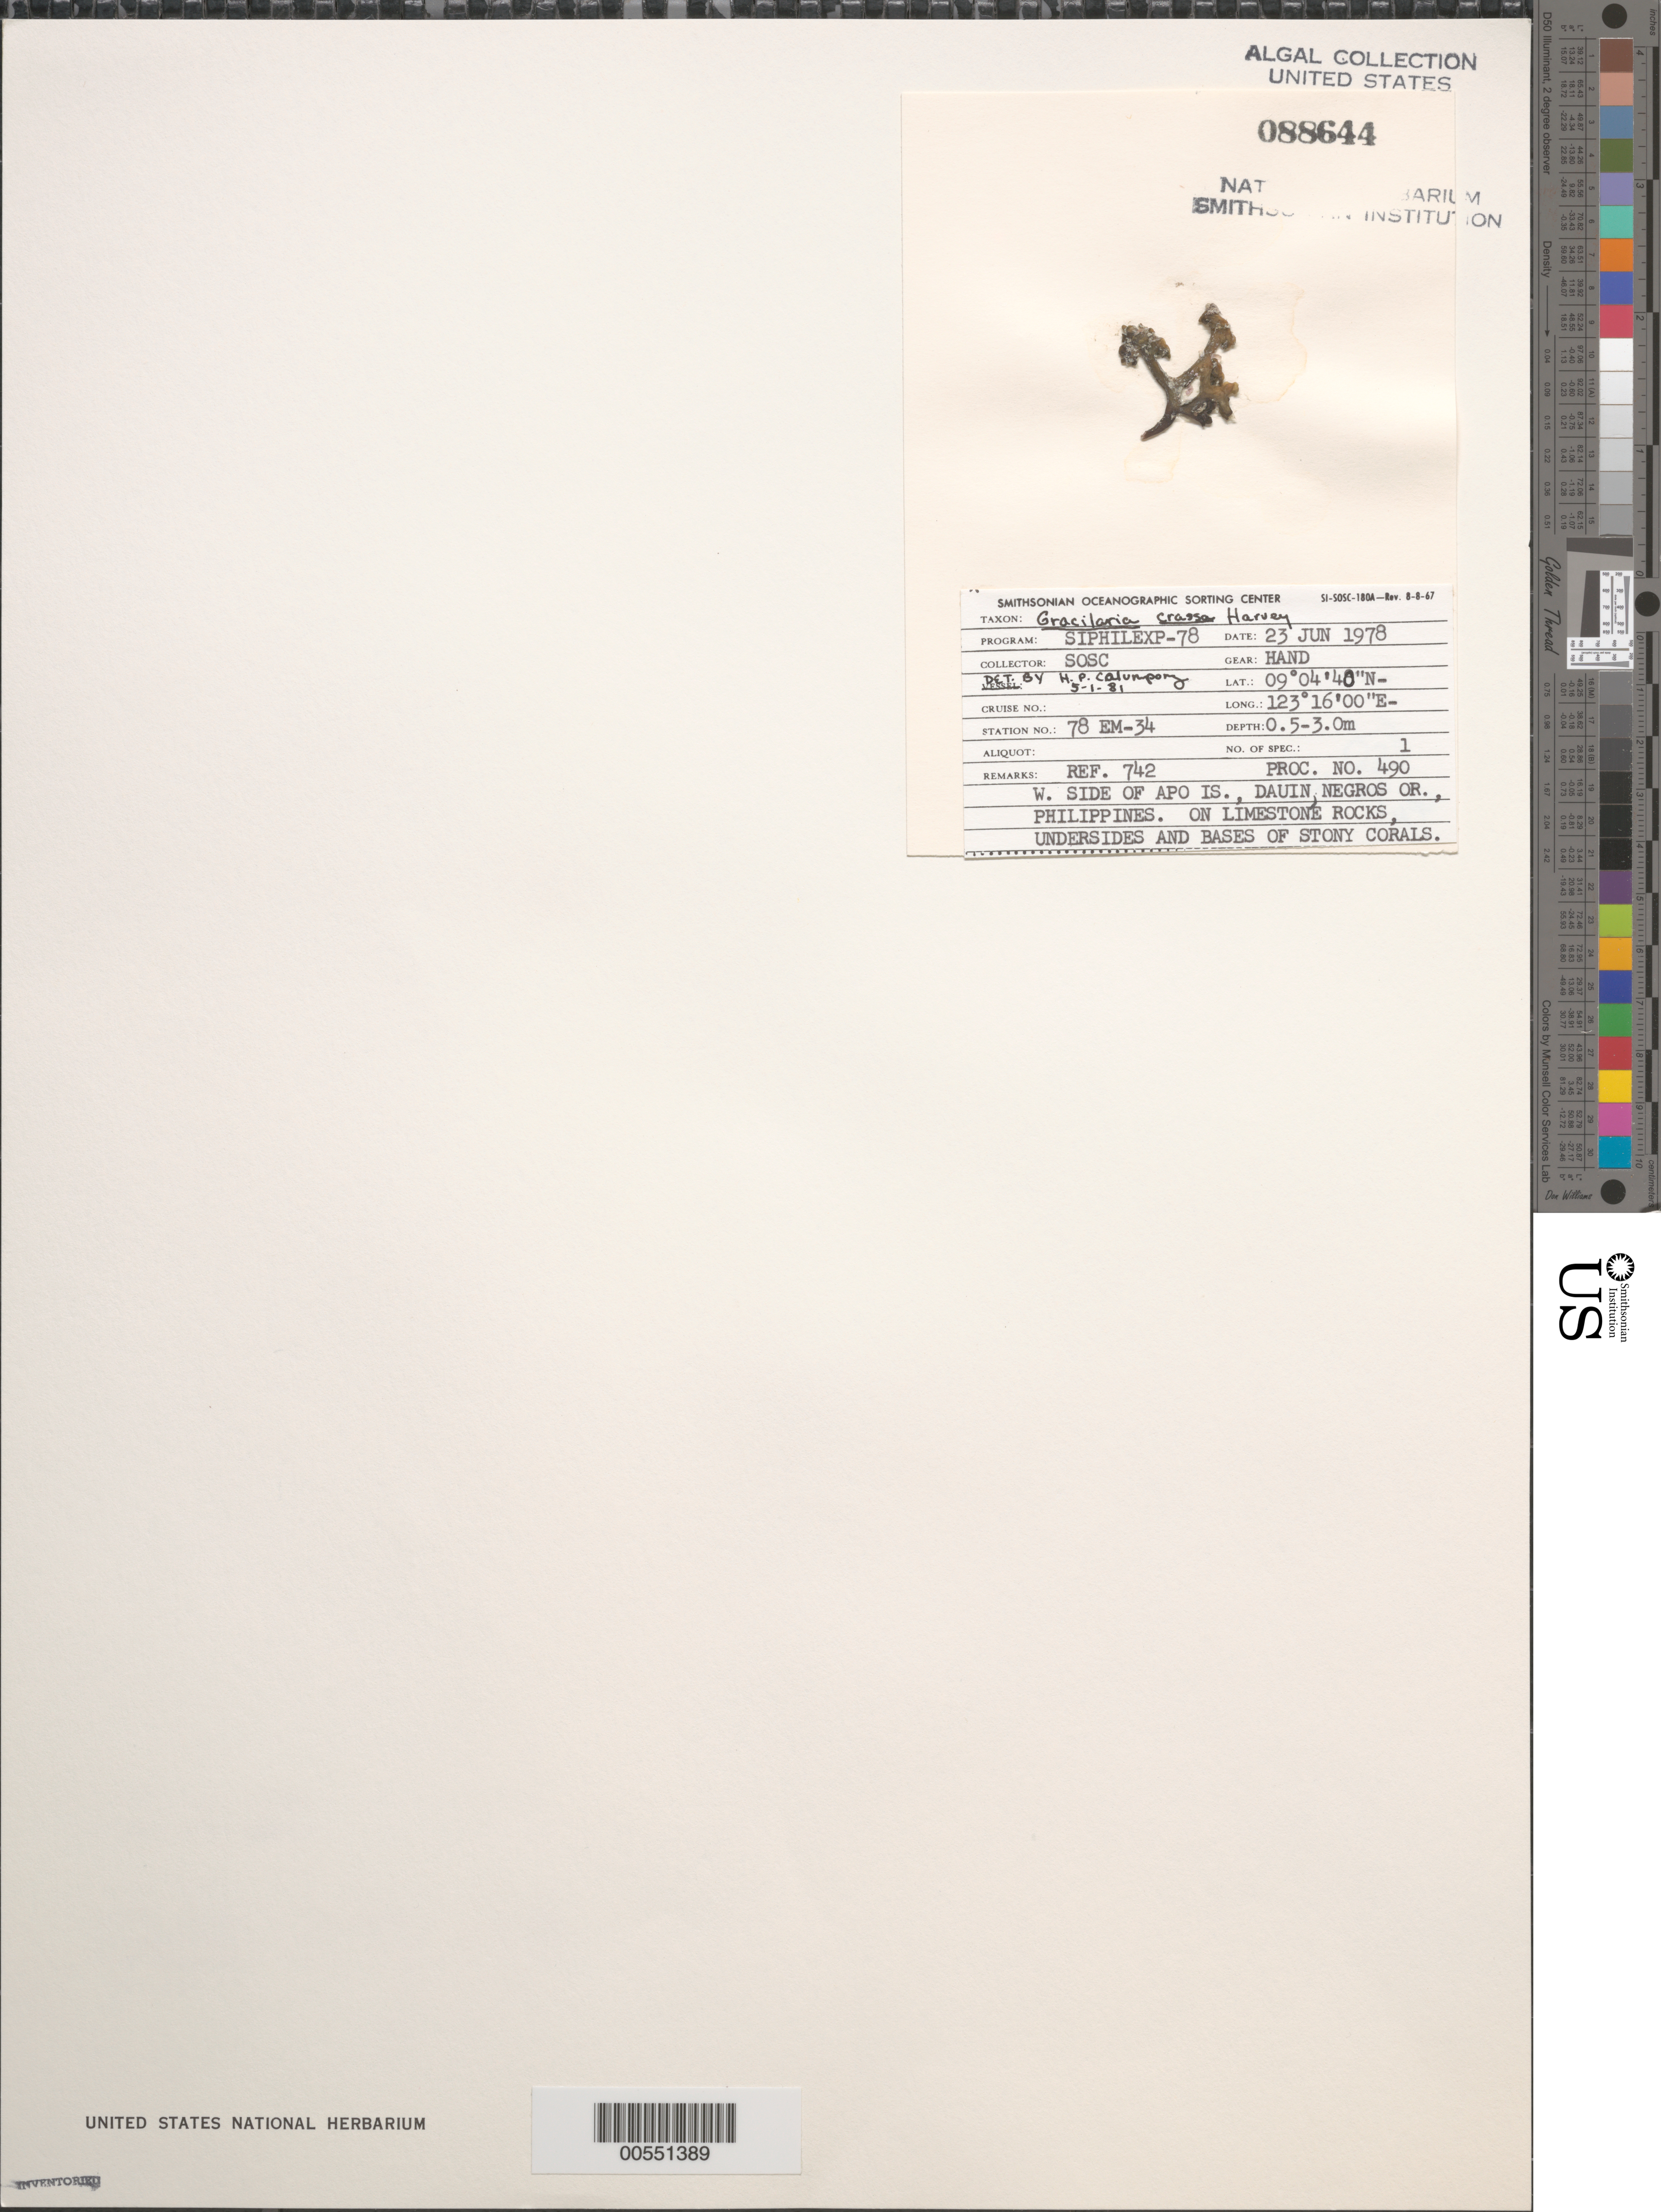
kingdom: Plantae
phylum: Rhodophyta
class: Florideophyceae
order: Gracilariales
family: Gracilariaceae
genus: Gracilaria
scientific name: Gracilaria canaliculata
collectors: SOSC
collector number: Station 78 Em-34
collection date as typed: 23 Jun 1978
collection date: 1978-06-23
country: Philippines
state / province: Central Visayas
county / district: Negros Oriental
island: Apo Island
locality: Apo Island, Dauin, Negros Oriental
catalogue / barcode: US 88644